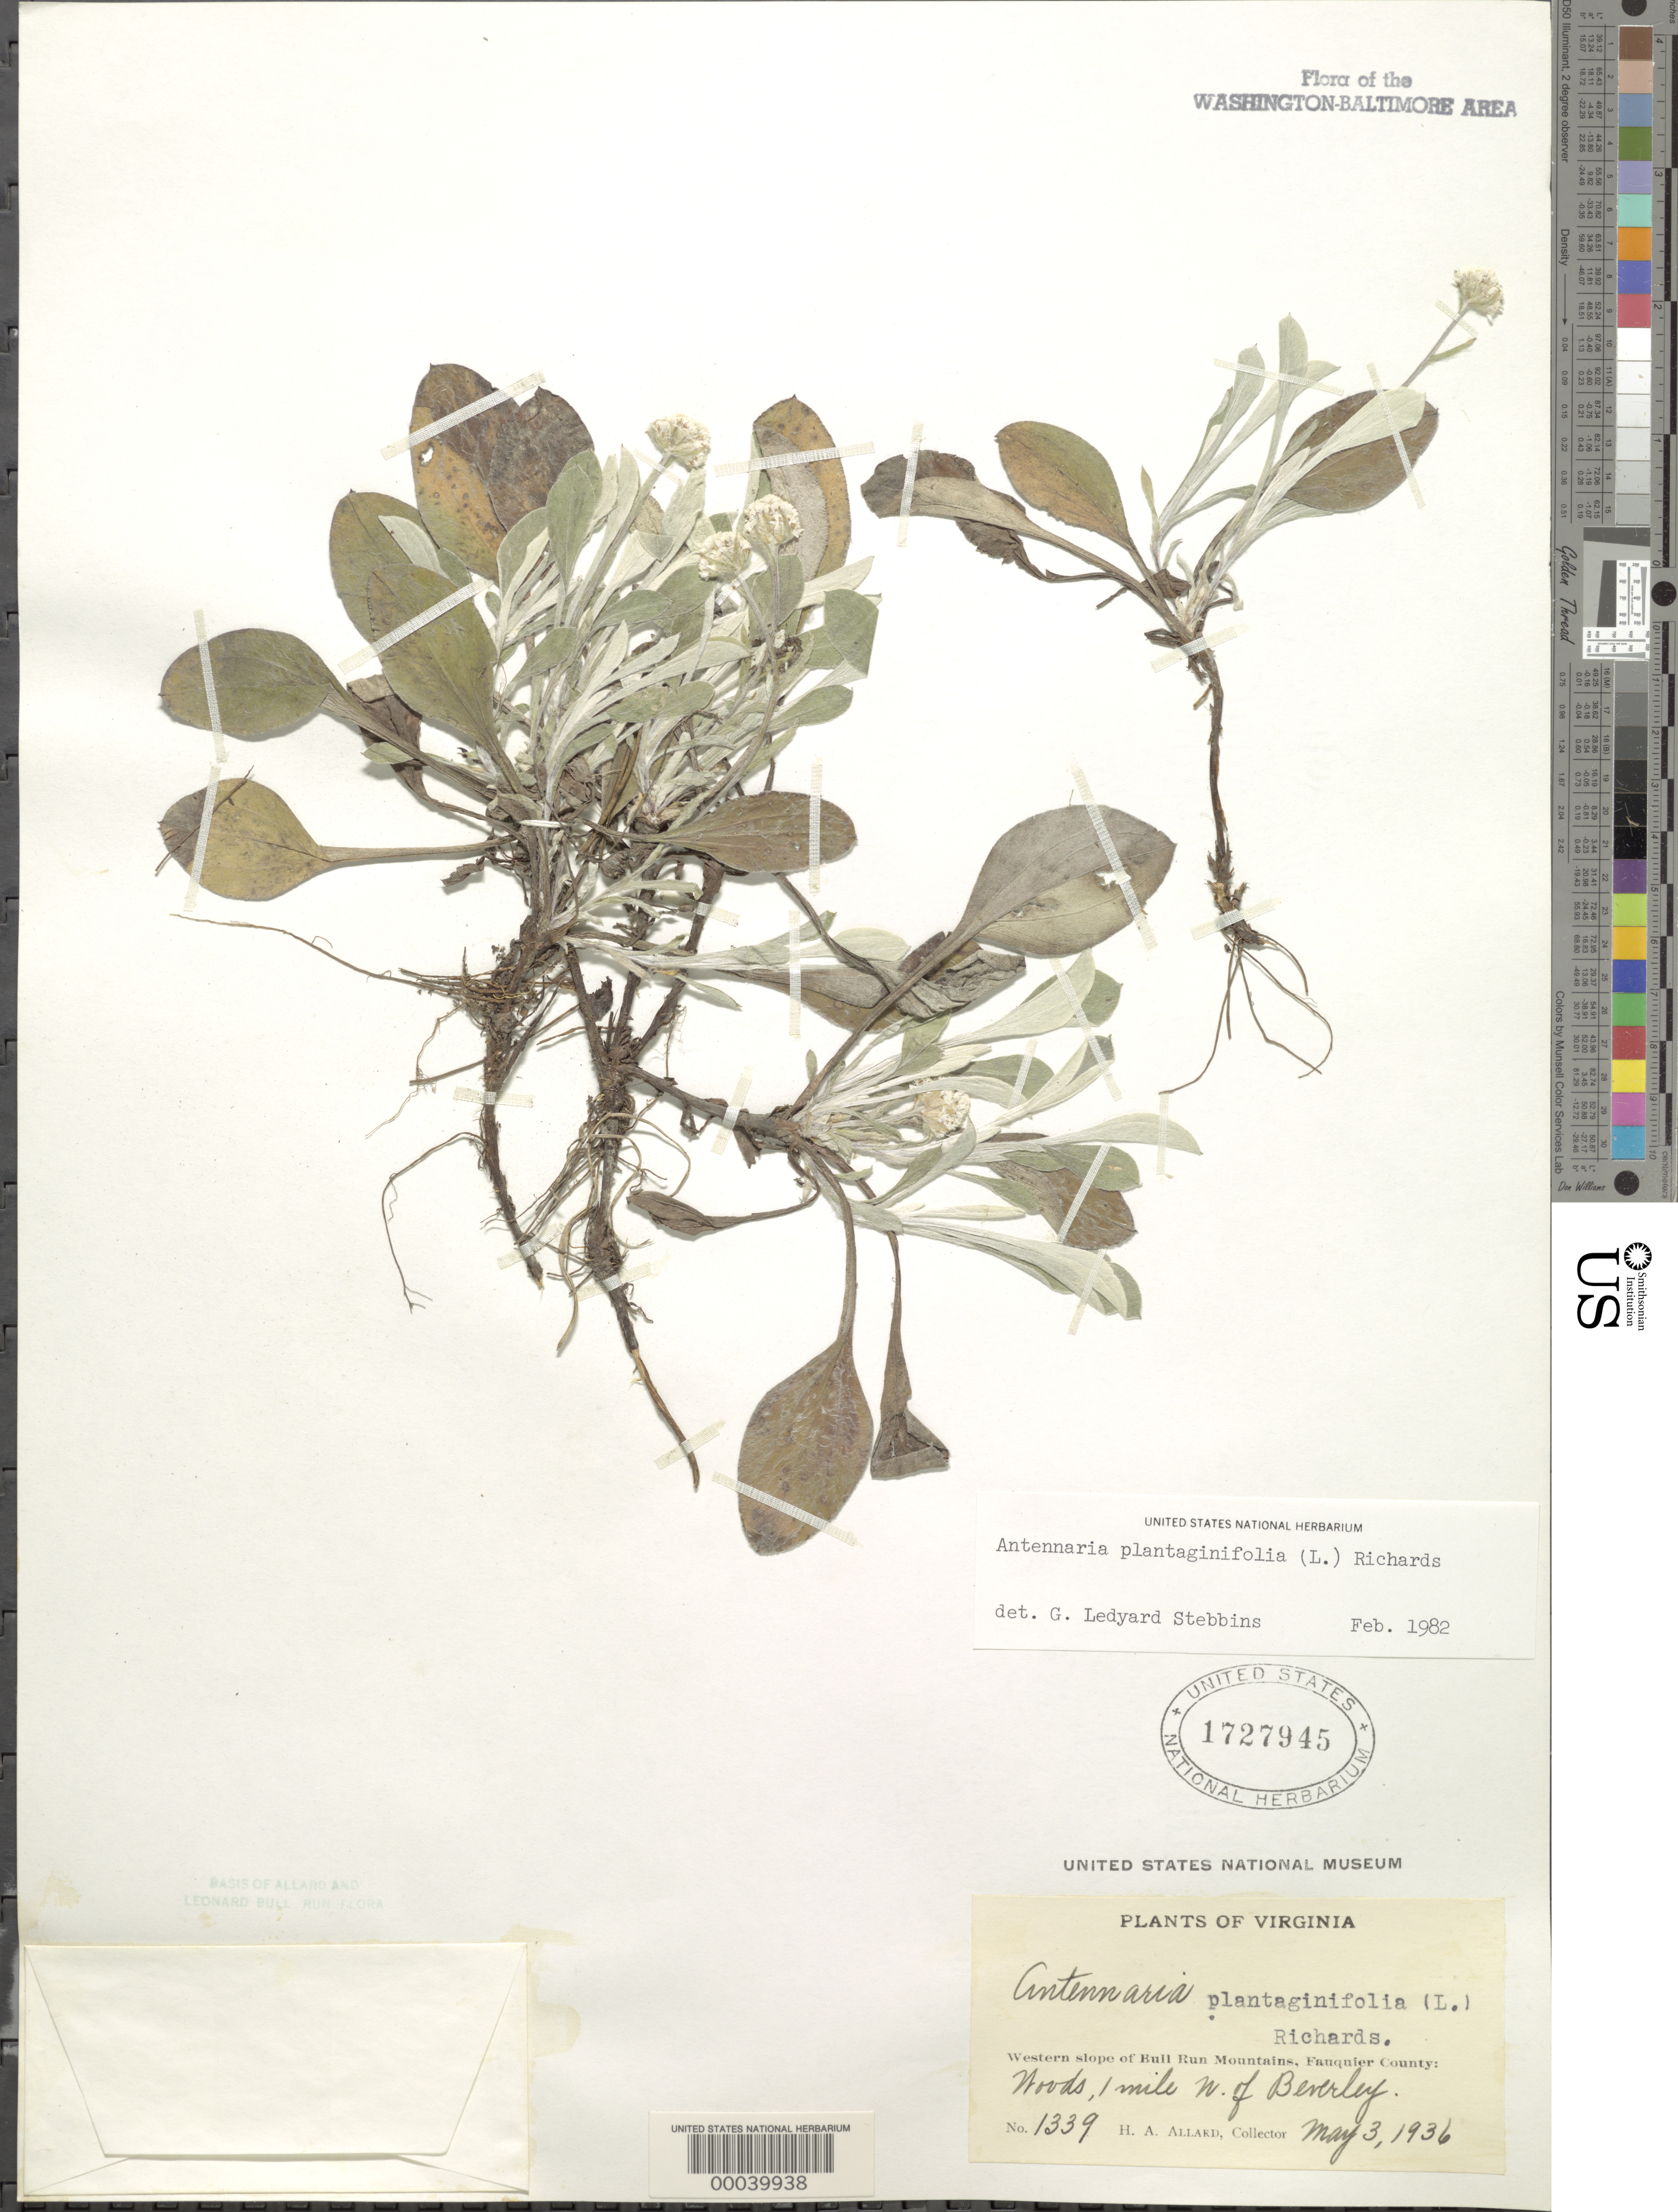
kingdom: Plantae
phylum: Tracheophyta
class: Magnoliopsida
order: Asterales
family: Asteraceae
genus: Antennaria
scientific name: Antennaria plantaginifolia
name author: (L.) Richardson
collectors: H. A. Allard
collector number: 1339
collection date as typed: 03 May 1936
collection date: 1936-05-03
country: United States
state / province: Virginia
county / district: Fauquier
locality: Western Slope of Bull Run Mountains, 1 Mile North of Beverley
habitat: Woods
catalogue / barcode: US 1727945